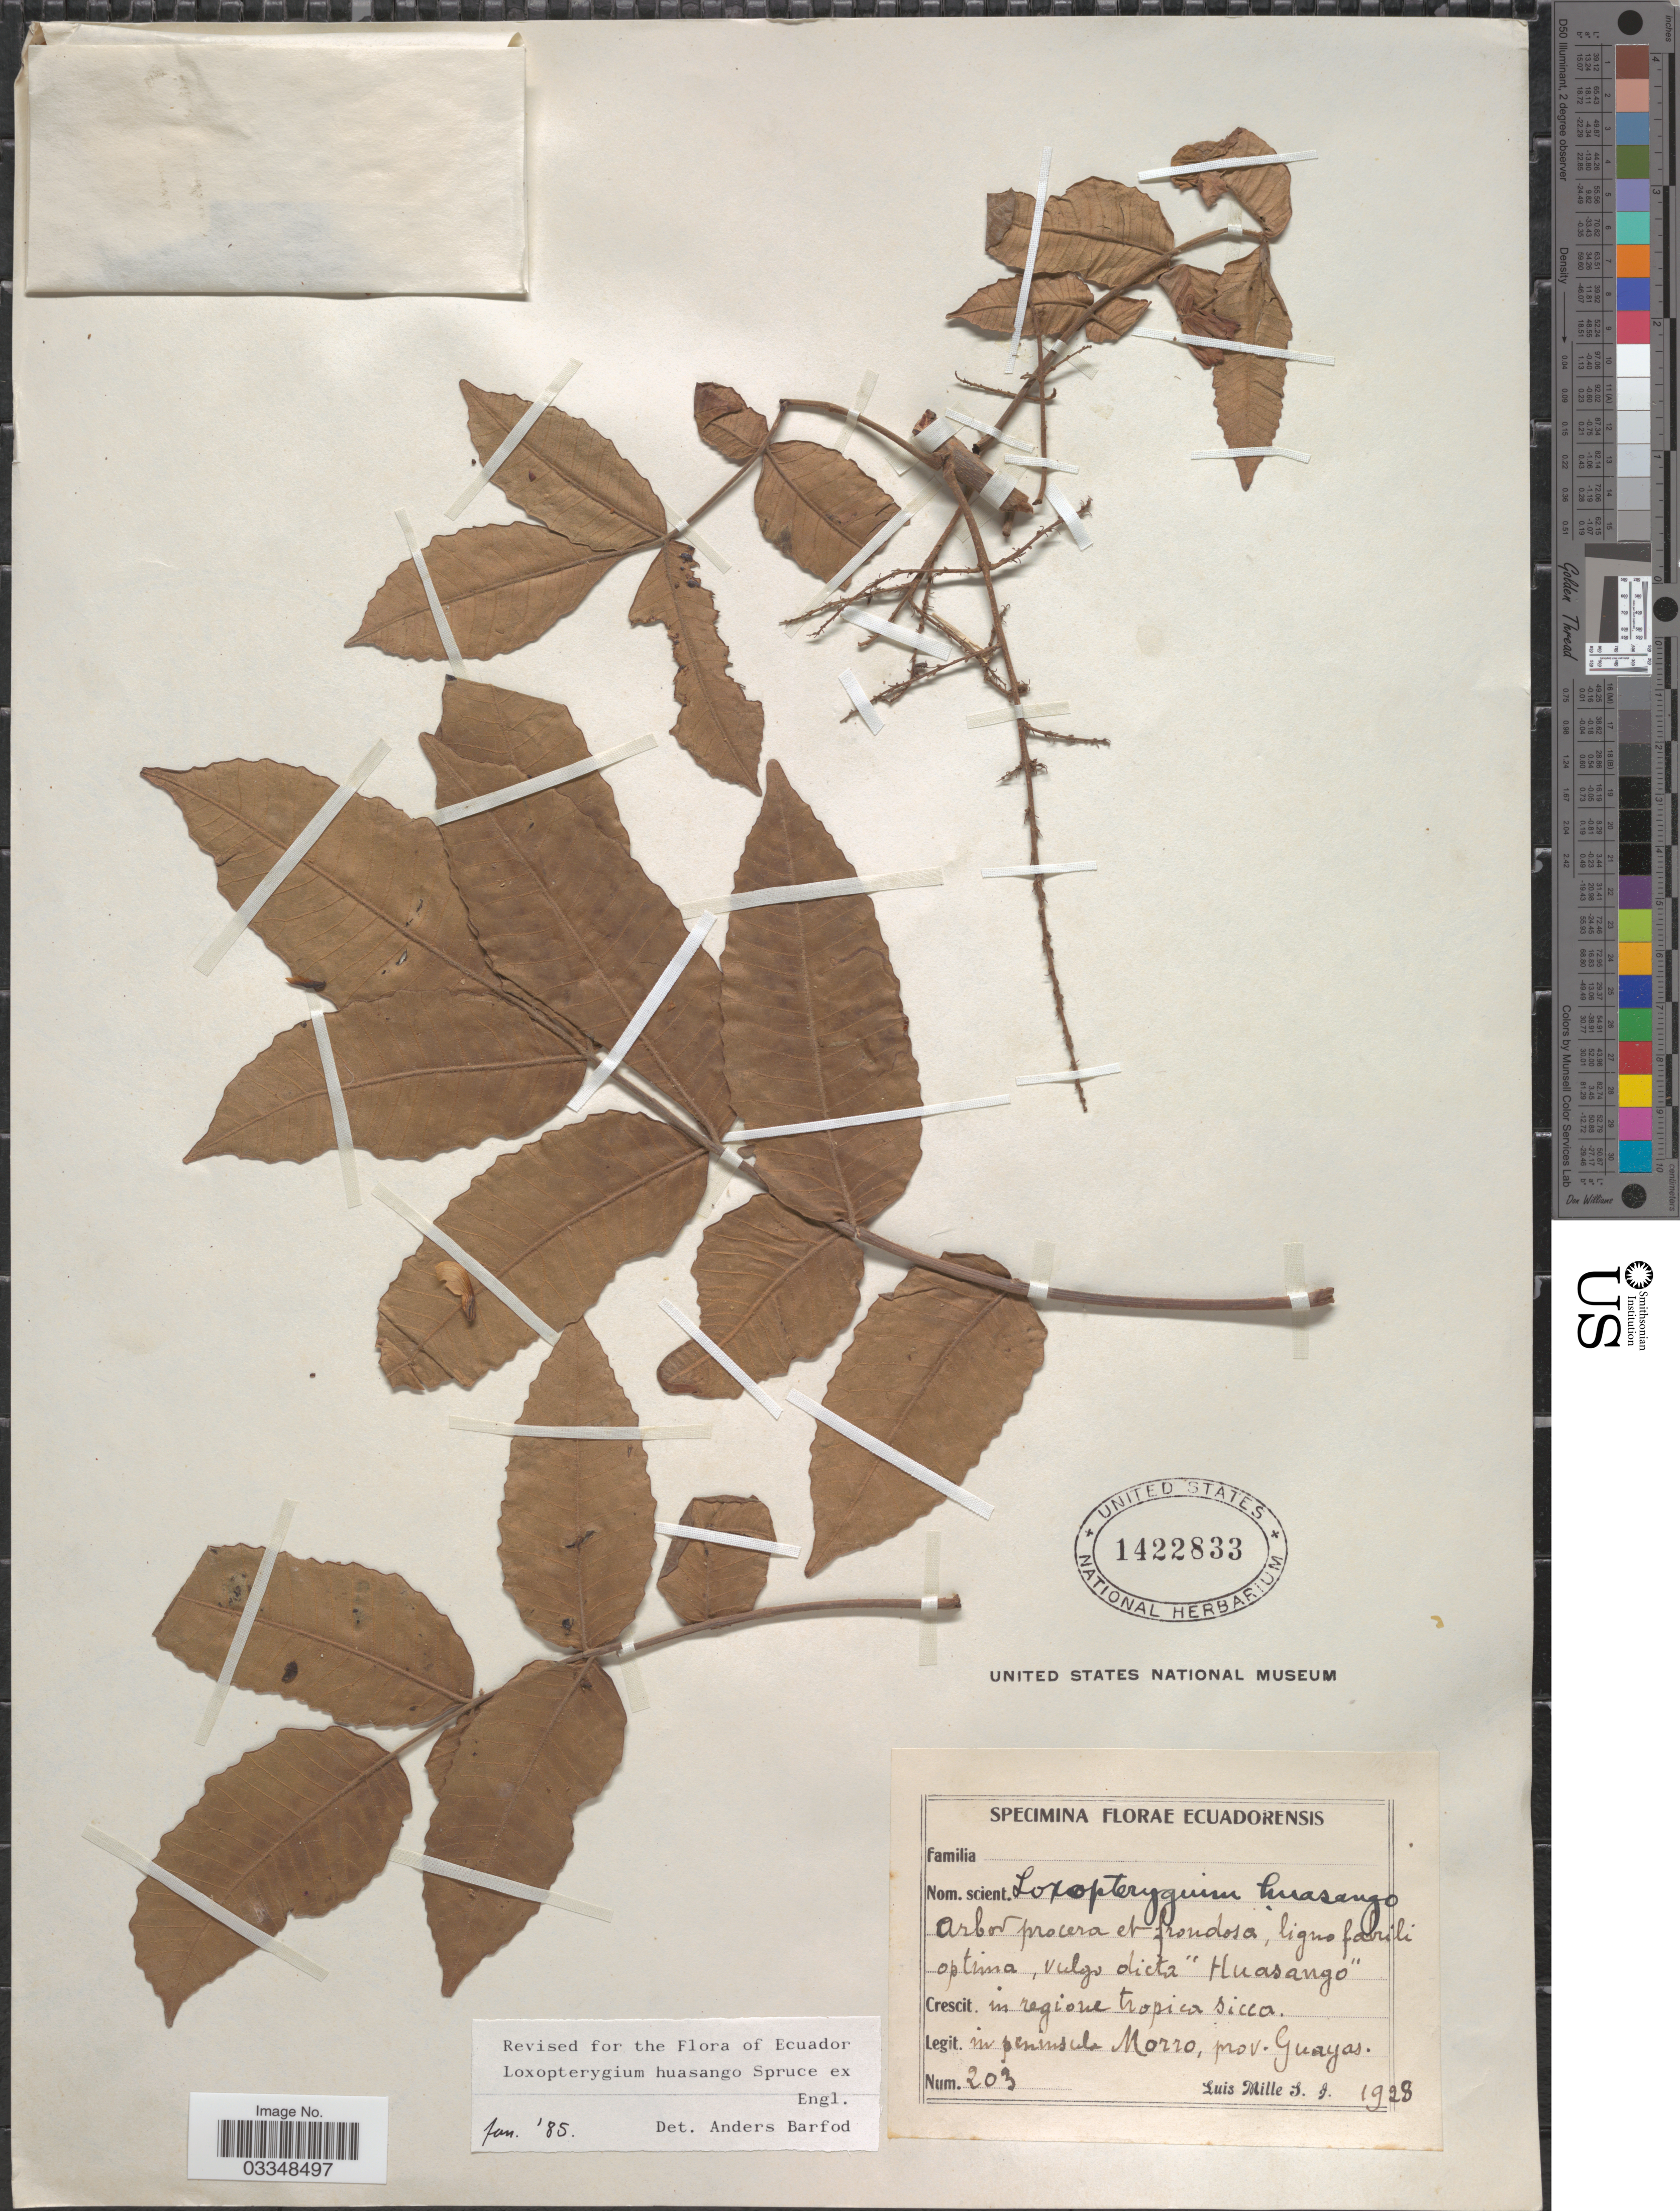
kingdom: Plantae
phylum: Tracheophyta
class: Magnoliopsida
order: Sapindales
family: Anacardiaceae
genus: Loxopterygium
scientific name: Loxopterygium huasango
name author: Spruce ex Engl.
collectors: L. Mille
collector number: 203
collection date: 1928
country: Ecuador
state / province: Guayas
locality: In peninsula Morro.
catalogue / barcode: US 1422833